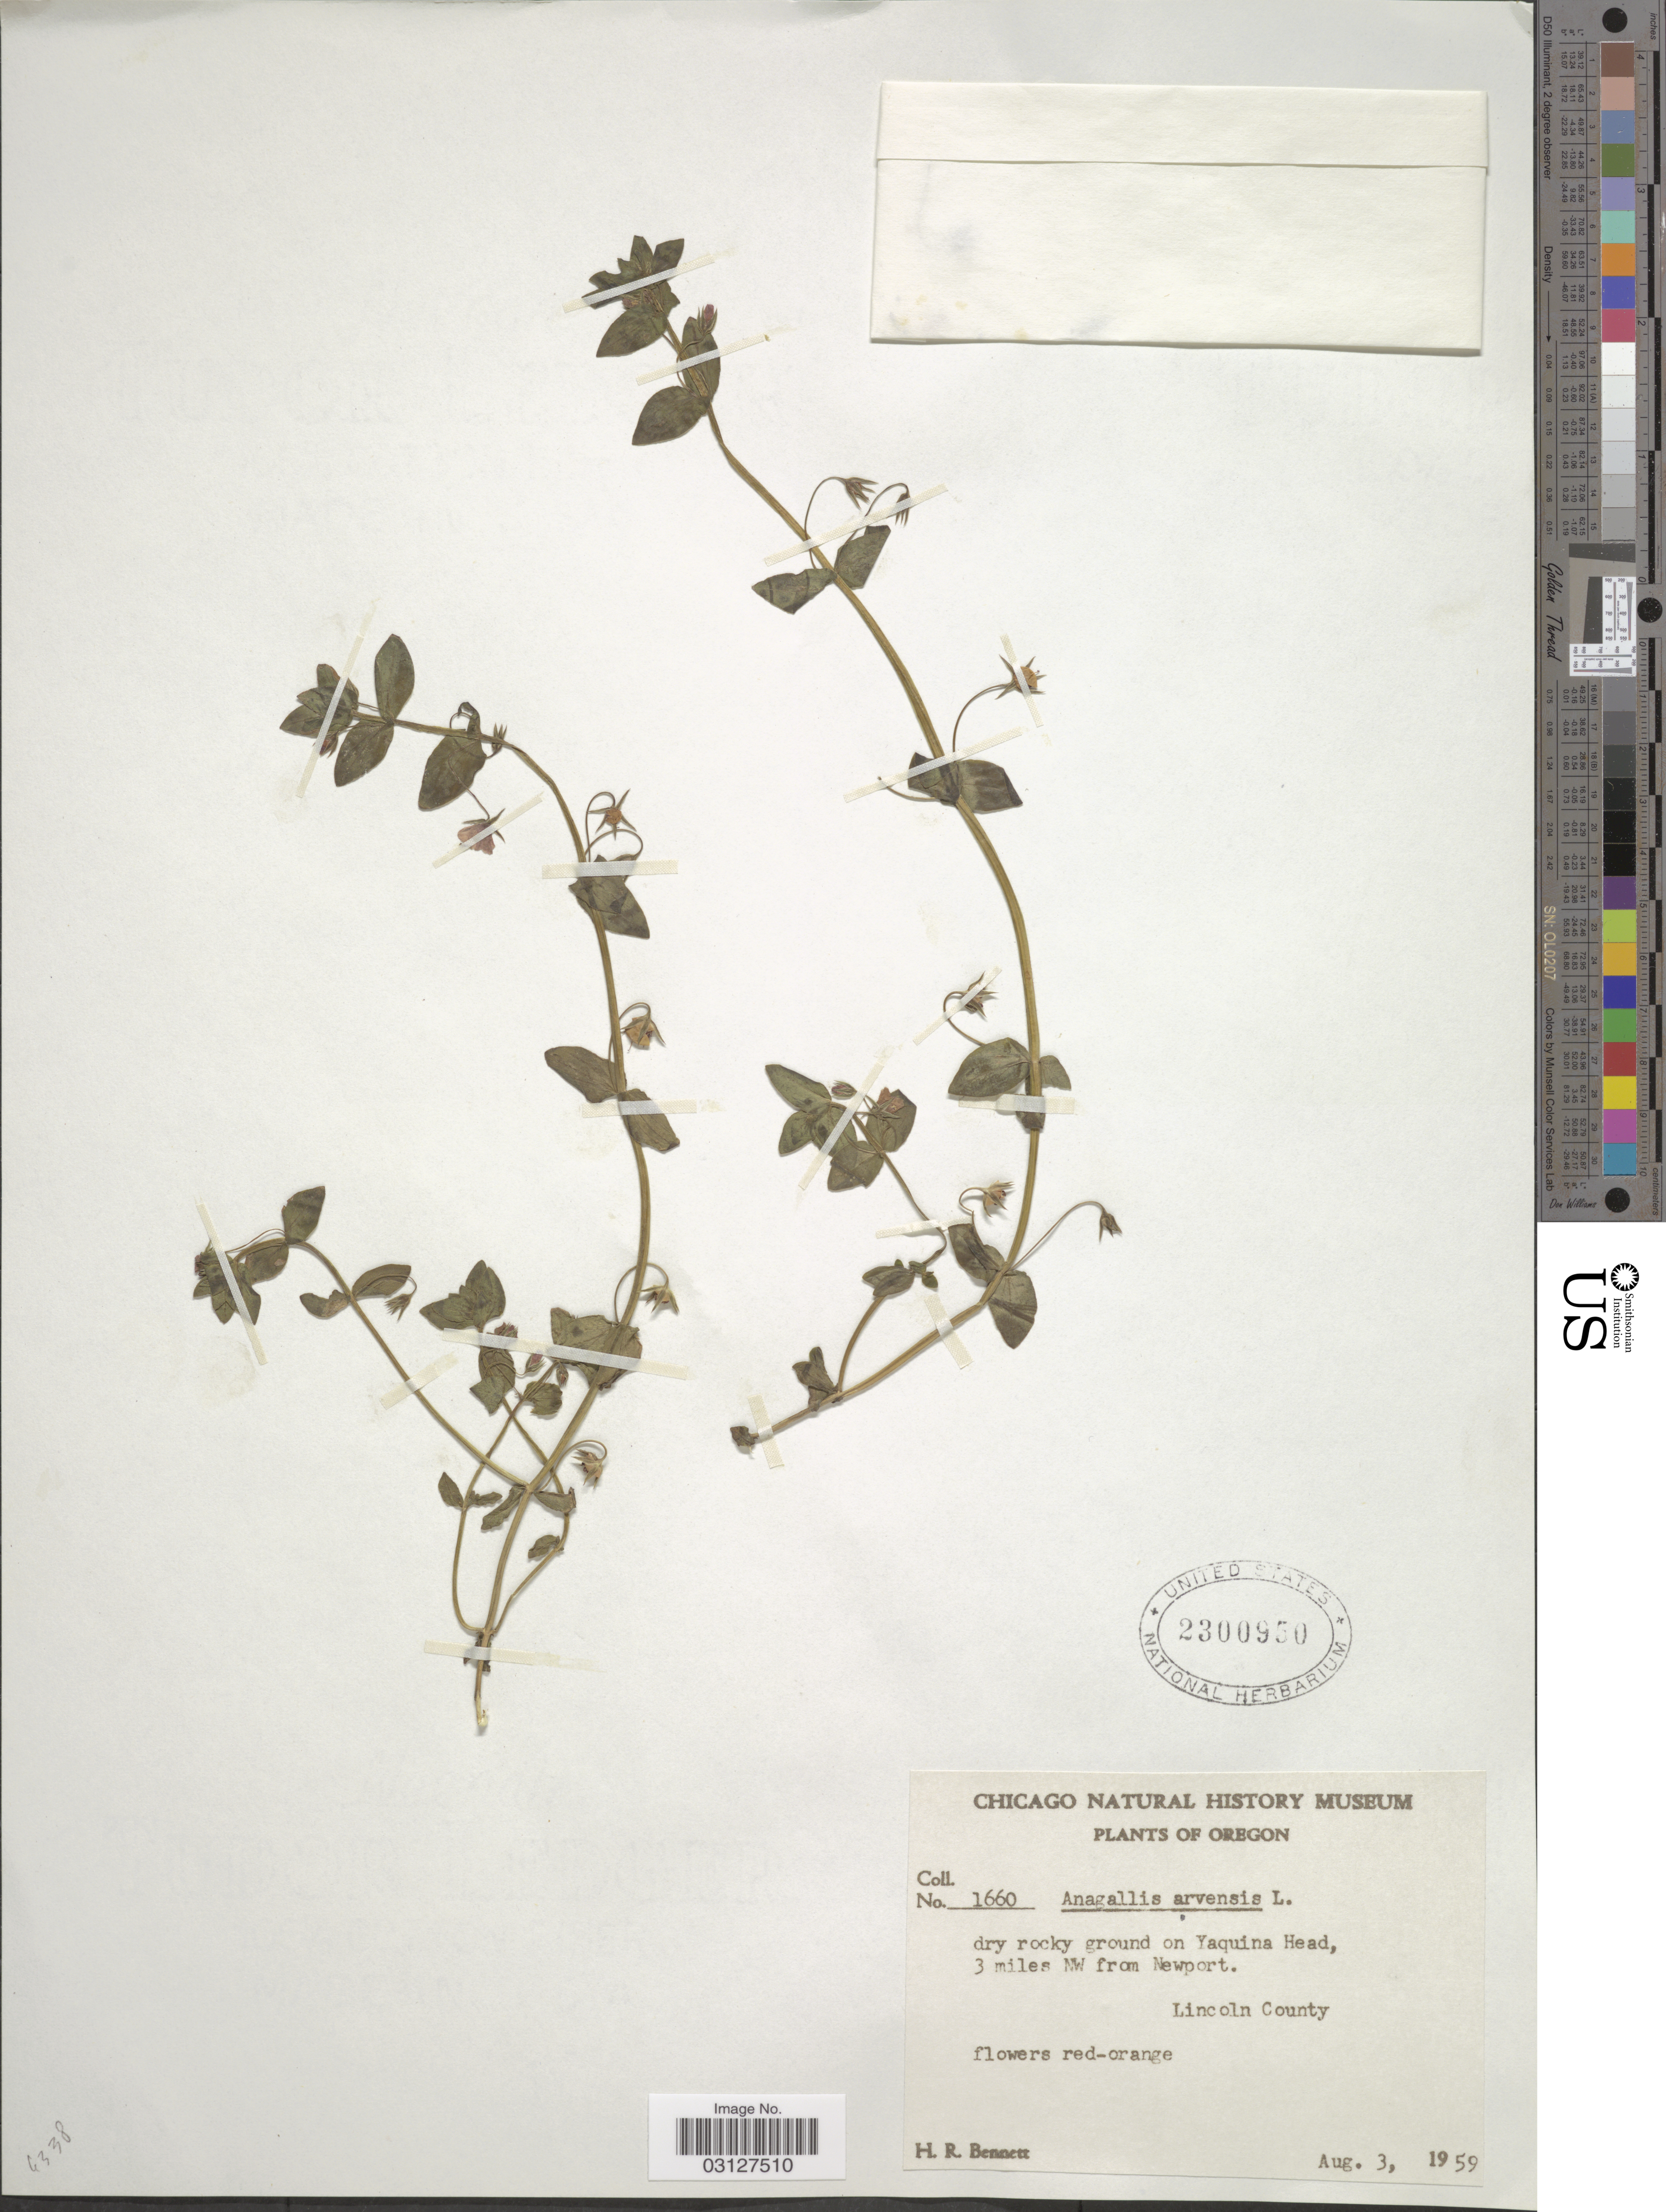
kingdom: Plantae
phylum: Tracheophyta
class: Magnoliopsida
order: Ericales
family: Primulaceae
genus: Anagallis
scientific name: Anagallis arvensis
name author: L.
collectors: H. R. Bennett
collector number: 1660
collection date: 1959-08-03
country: United States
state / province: Oregon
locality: Dry rocky ground on Yaquina Head, 3 miles NW from Newport. Lincoln County.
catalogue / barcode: US 2300950